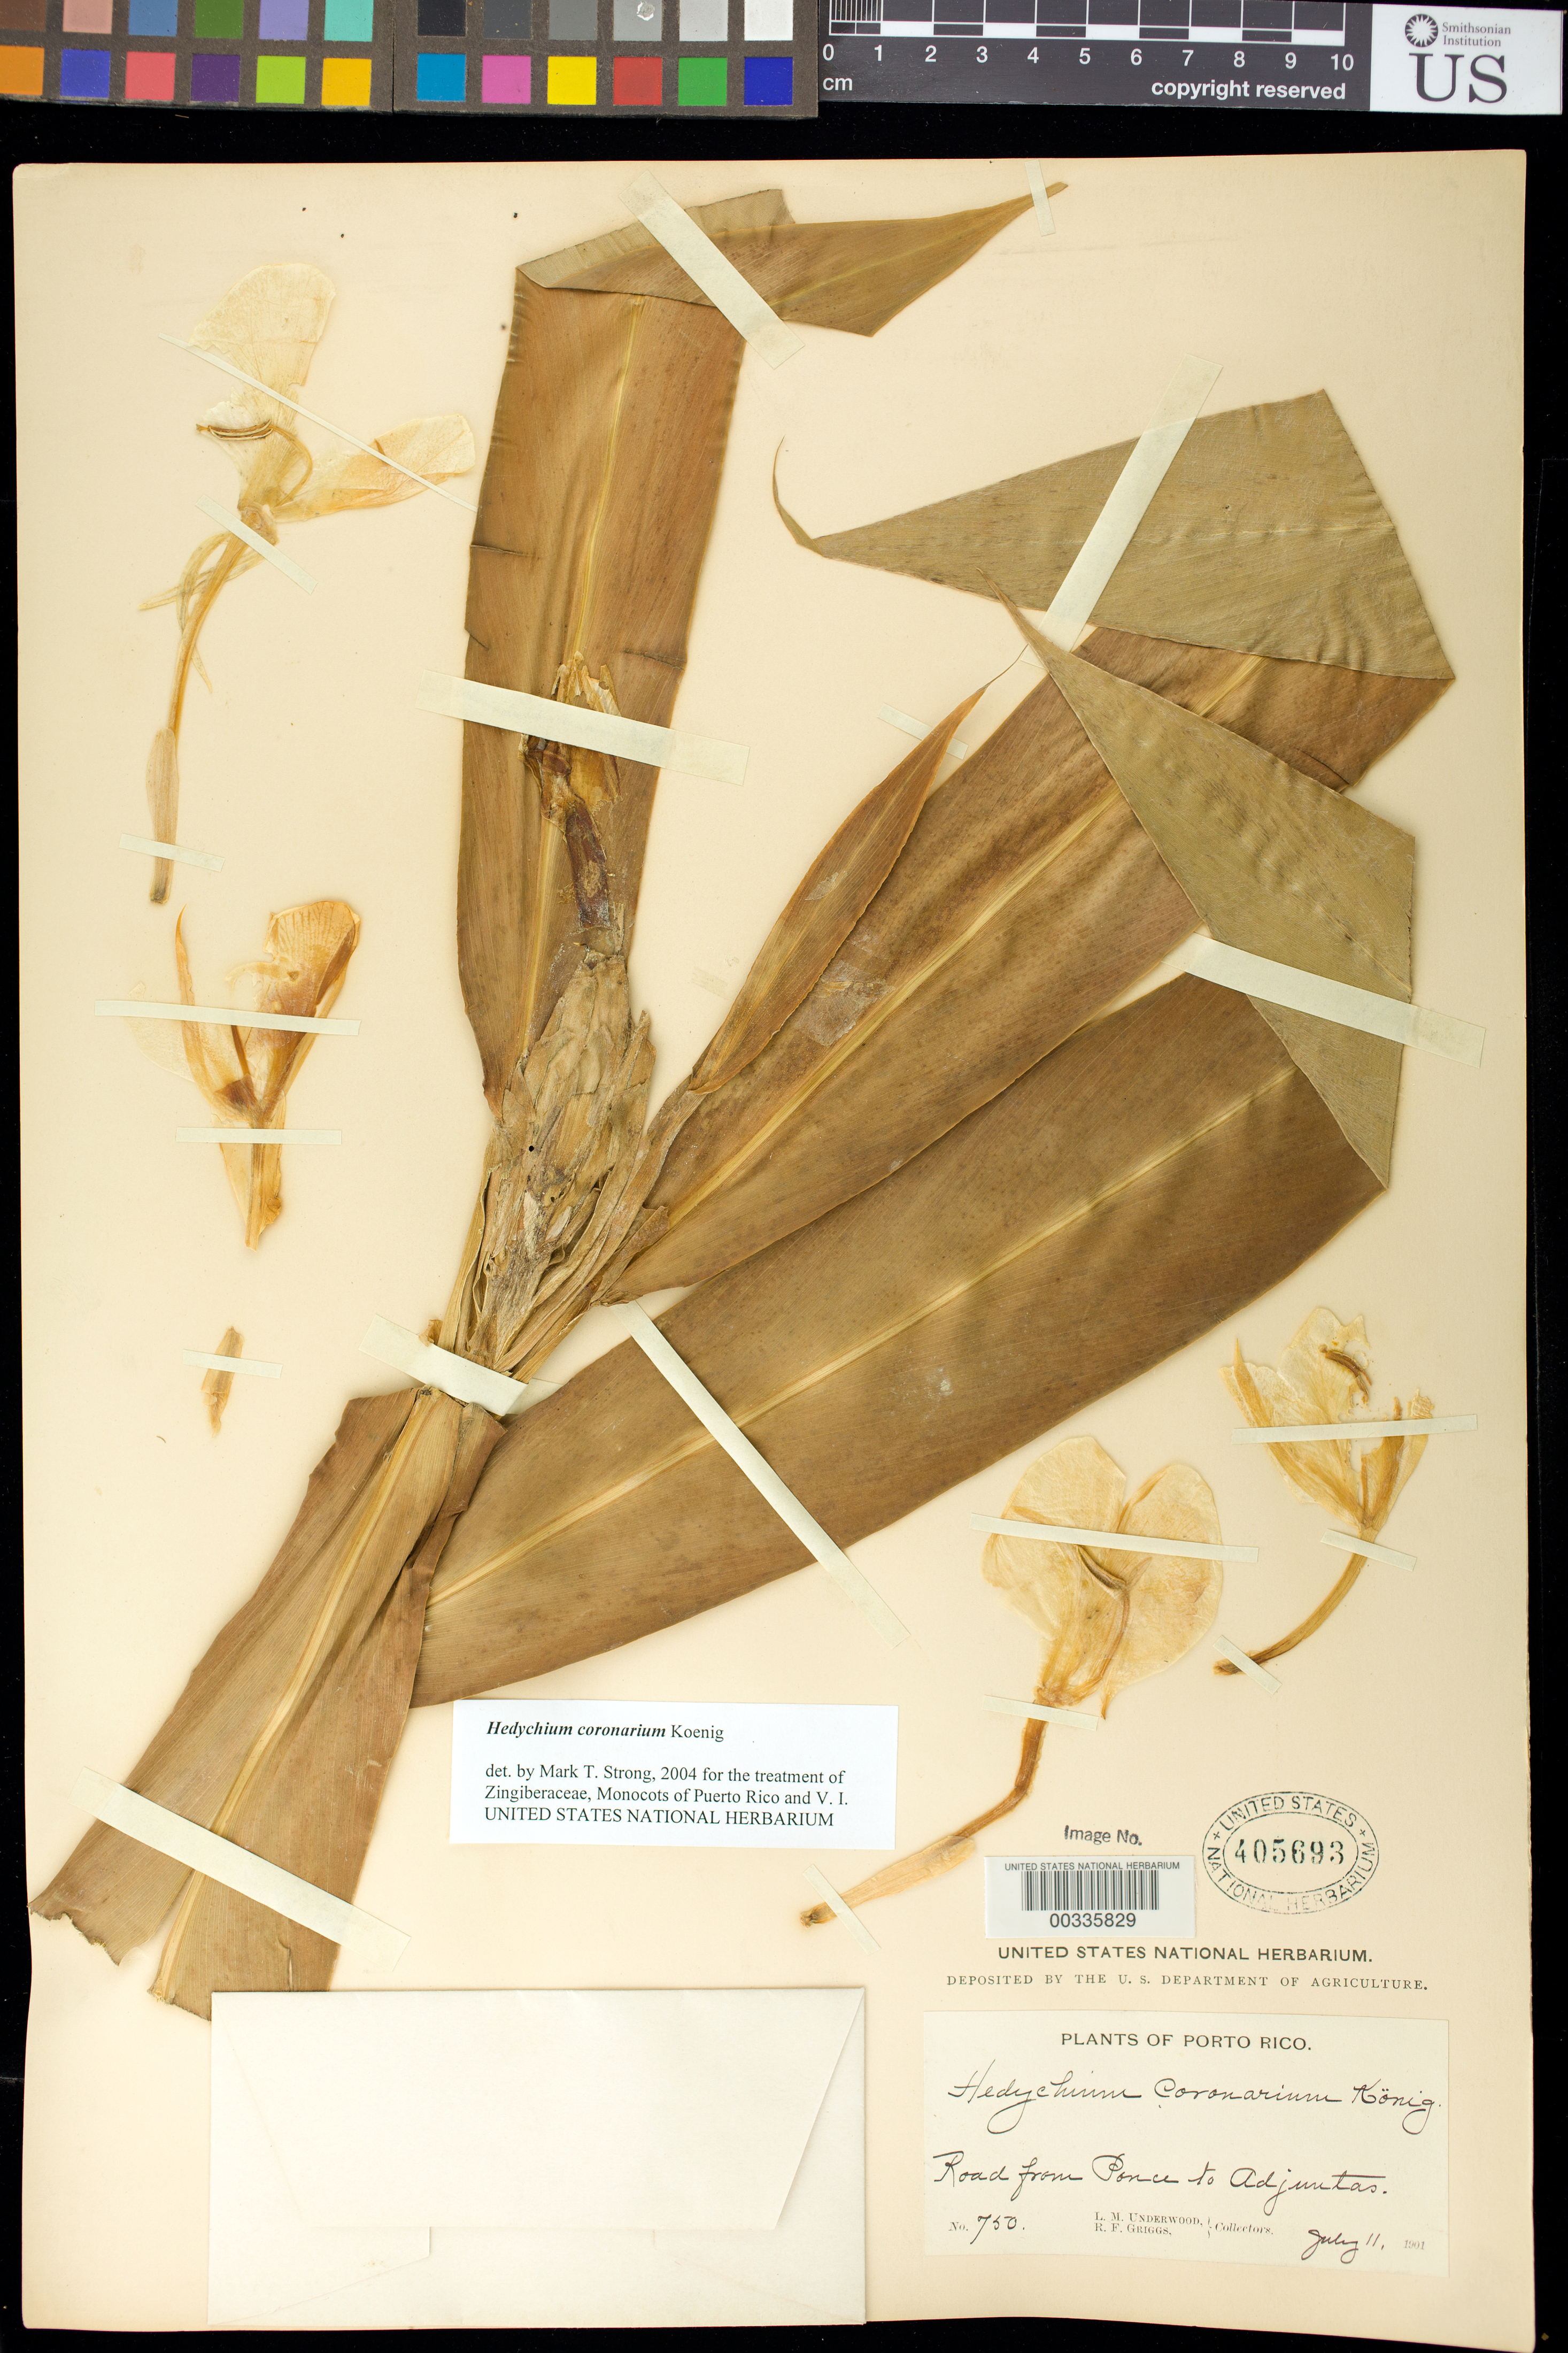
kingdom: Plantae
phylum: Tracheophyta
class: Liliopsida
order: Zingiberales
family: Zingiberaceae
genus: Hedychium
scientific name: Hedychium coronarium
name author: J. Koenig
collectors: L. M. Underwood & R. F. Griggs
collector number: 750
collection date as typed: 11 Jul 1901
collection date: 1901-07-11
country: Puerto Rico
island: Greater Antilles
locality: Road from ponce to adjuntas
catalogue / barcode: US 405693